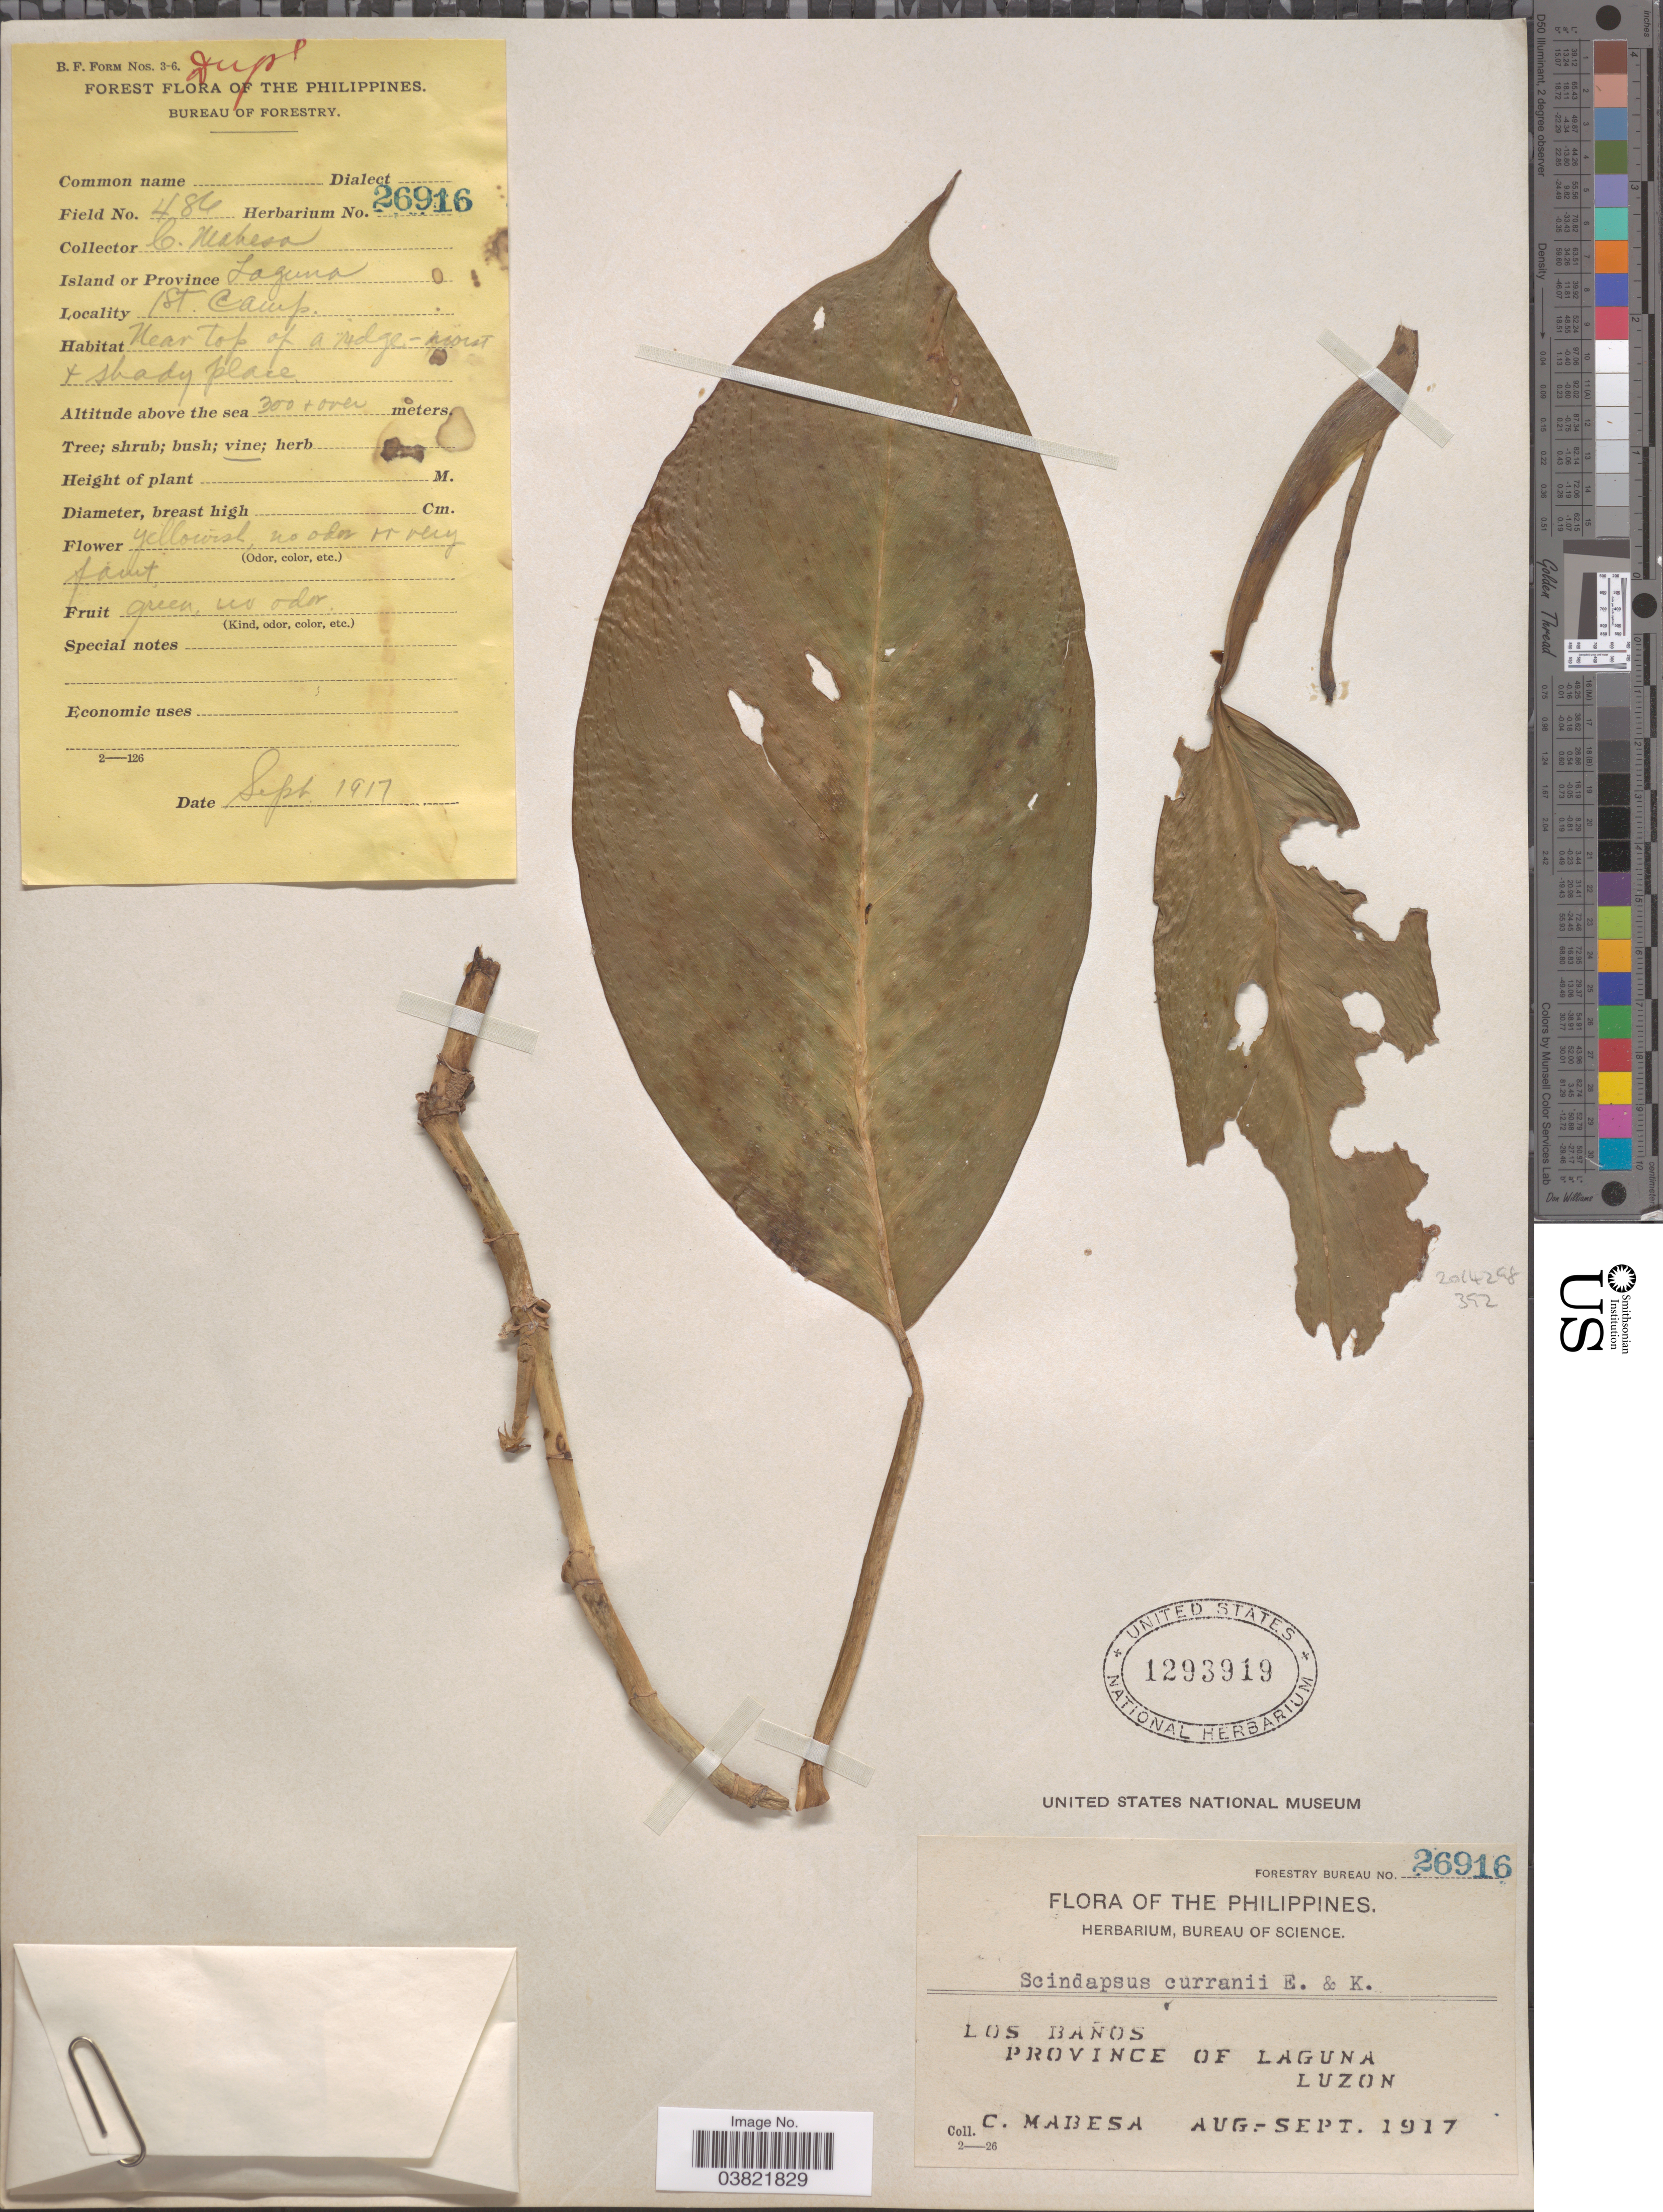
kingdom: Plantae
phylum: Tracheophyta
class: Liliopsida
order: Alismatales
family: Araceae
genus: Scindapsus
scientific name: Scindapsus curranii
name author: Engl. & K. Krause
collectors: C. Mabesa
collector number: Forestry Bureau 26916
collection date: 1917-09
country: Philippines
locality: Los Baños, Province of Laguna, Luzon. 1st Camp. Near top of a ridge-moist + shady place.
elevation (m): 300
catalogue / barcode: US 1293919